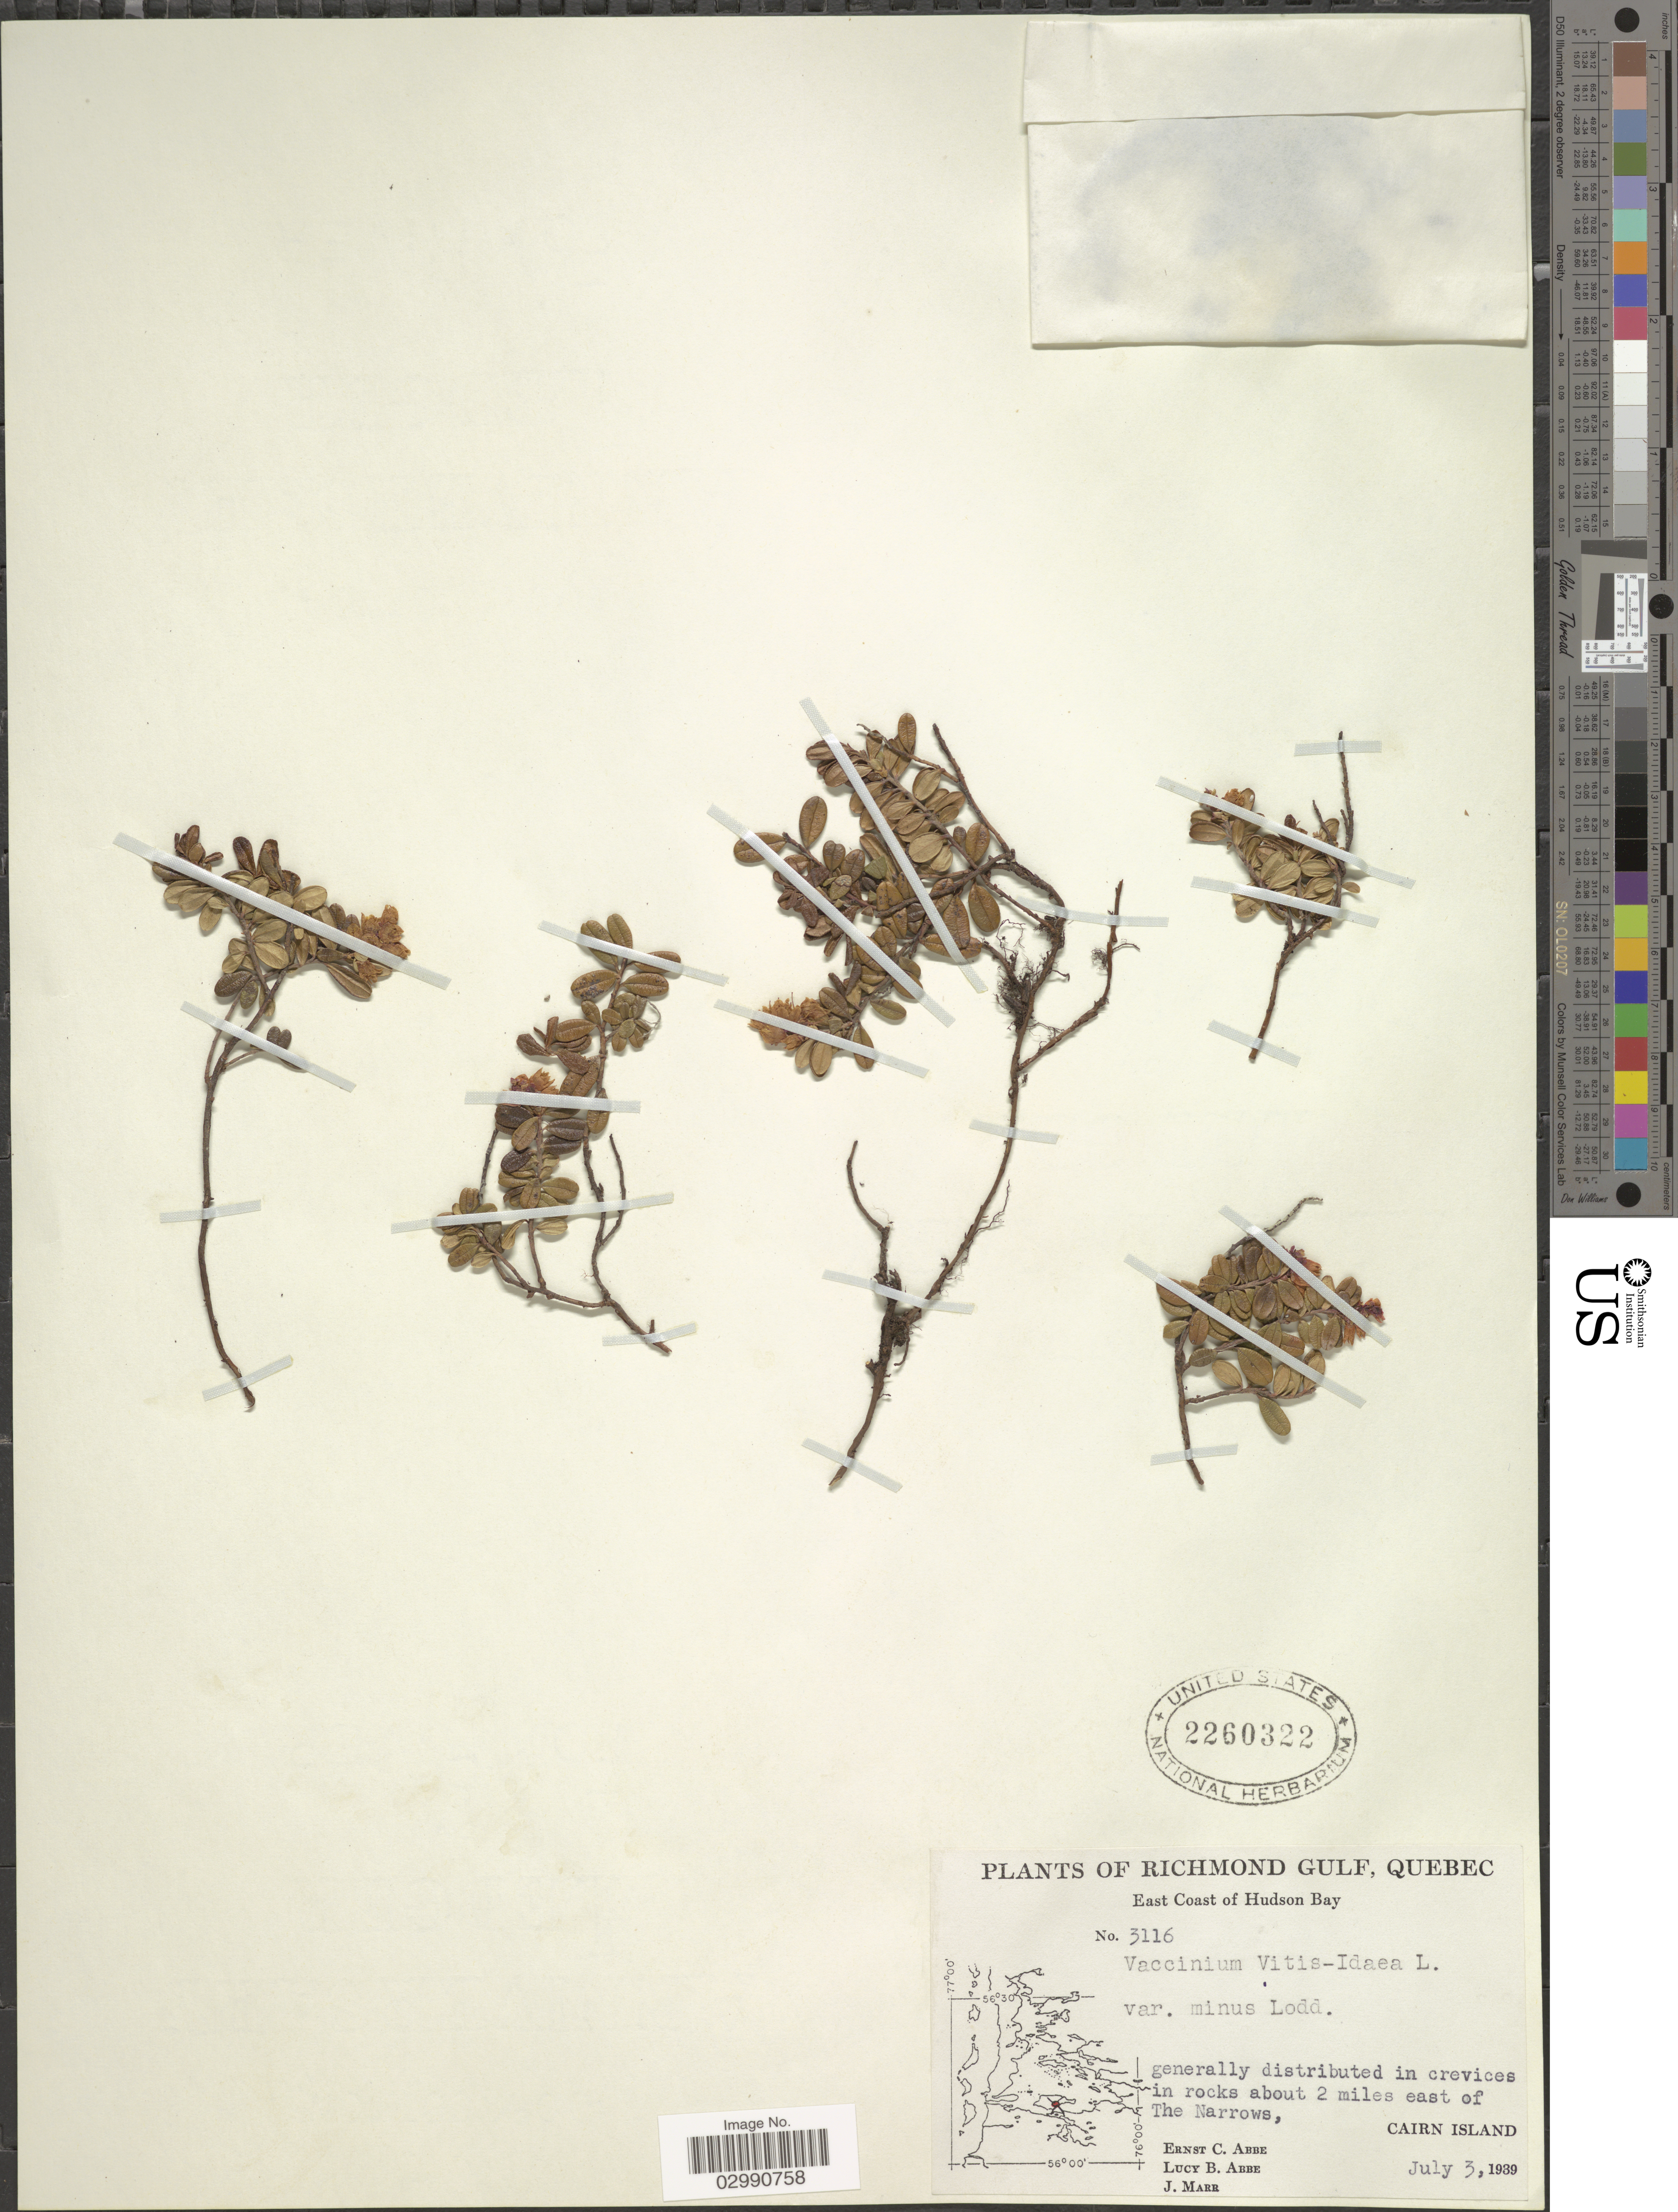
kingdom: Plantae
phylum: Tracheophyta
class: Magnoliopsida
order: Ericales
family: Ericaceae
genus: Vaccinium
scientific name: Vaccinium vitis-idaea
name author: L.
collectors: E. C. Abbe, L. B. Abbe & J. Marr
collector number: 3116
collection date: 1939-07-03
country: Canada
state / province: Quebec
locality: Richmond Gulf, Quebec, East Coast of Hudson Bay, Cairn Island, in rocks about 2 miles east of The Narrows.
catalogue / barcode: US 2260322